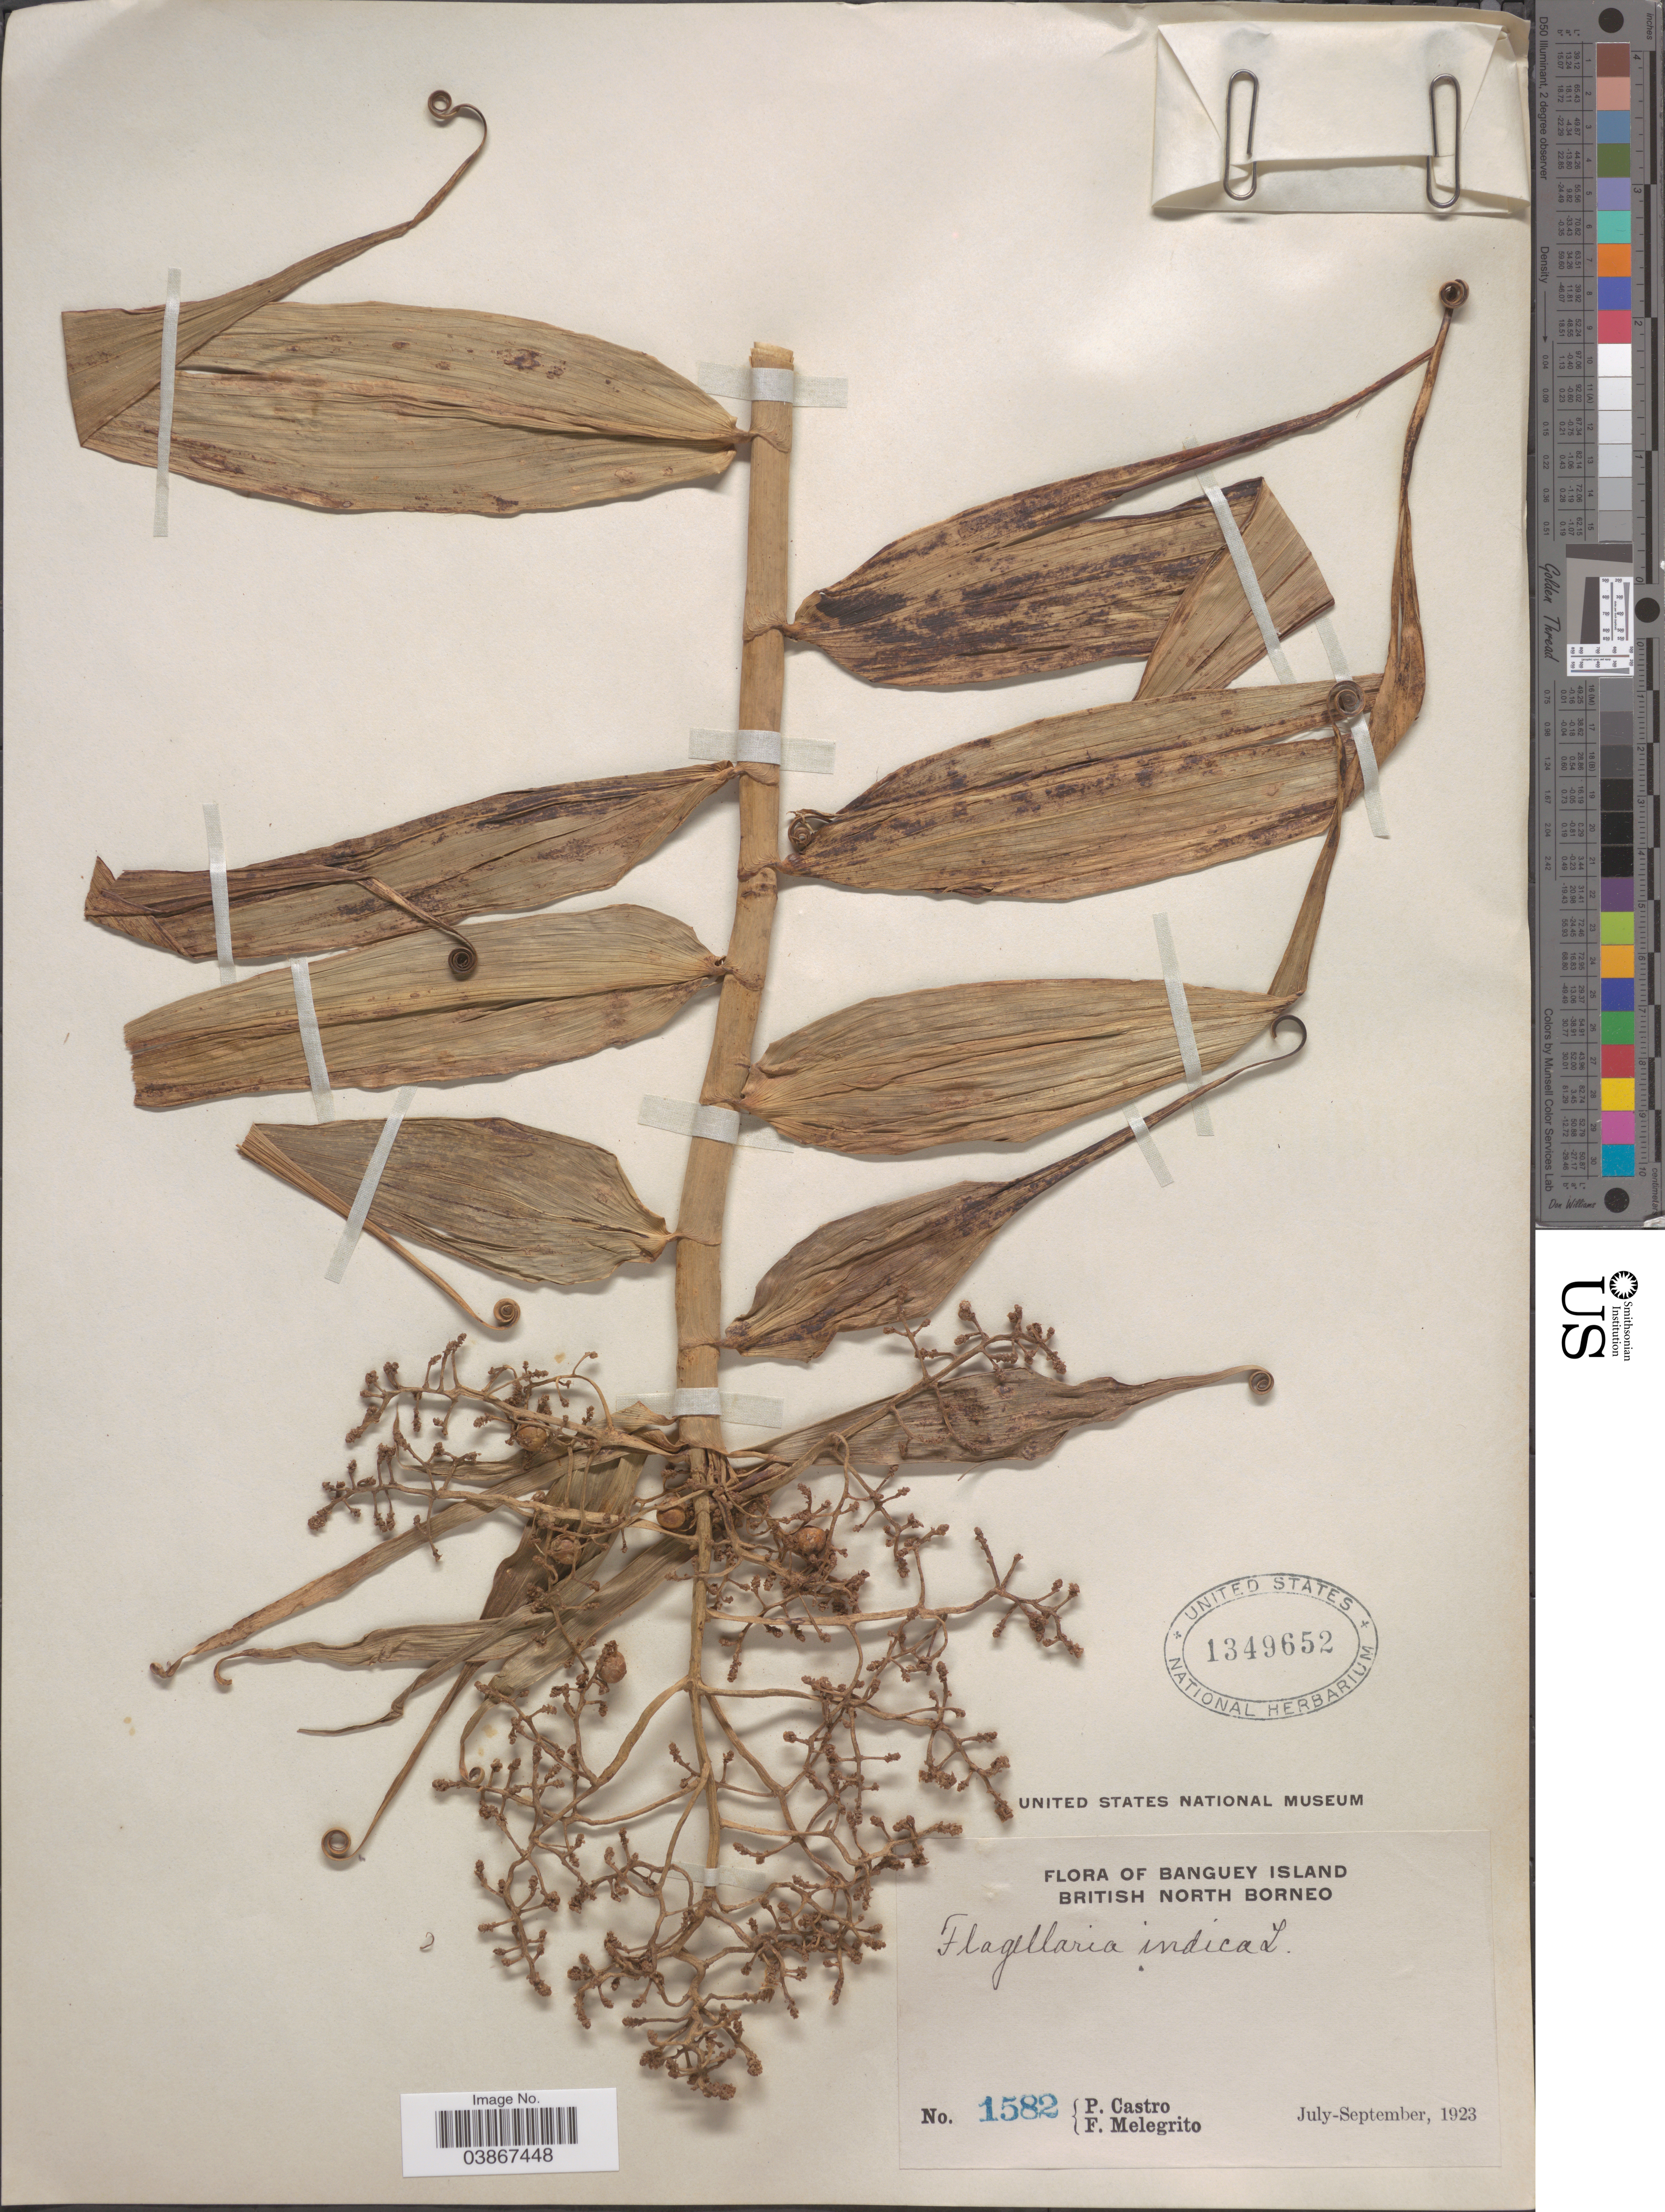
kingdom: Plantae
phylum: Tracheophyta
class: Liliopsida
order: Poales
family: Flagellariaceae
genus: Flagellaria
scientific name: Flagellaria indica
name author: L.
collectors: P. Castro & F. Melegrito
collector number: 1582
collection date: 1923-07/1923-09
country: Malaysia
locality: Banguey Island. Britisch North Borneo.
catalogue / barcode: US 1349652